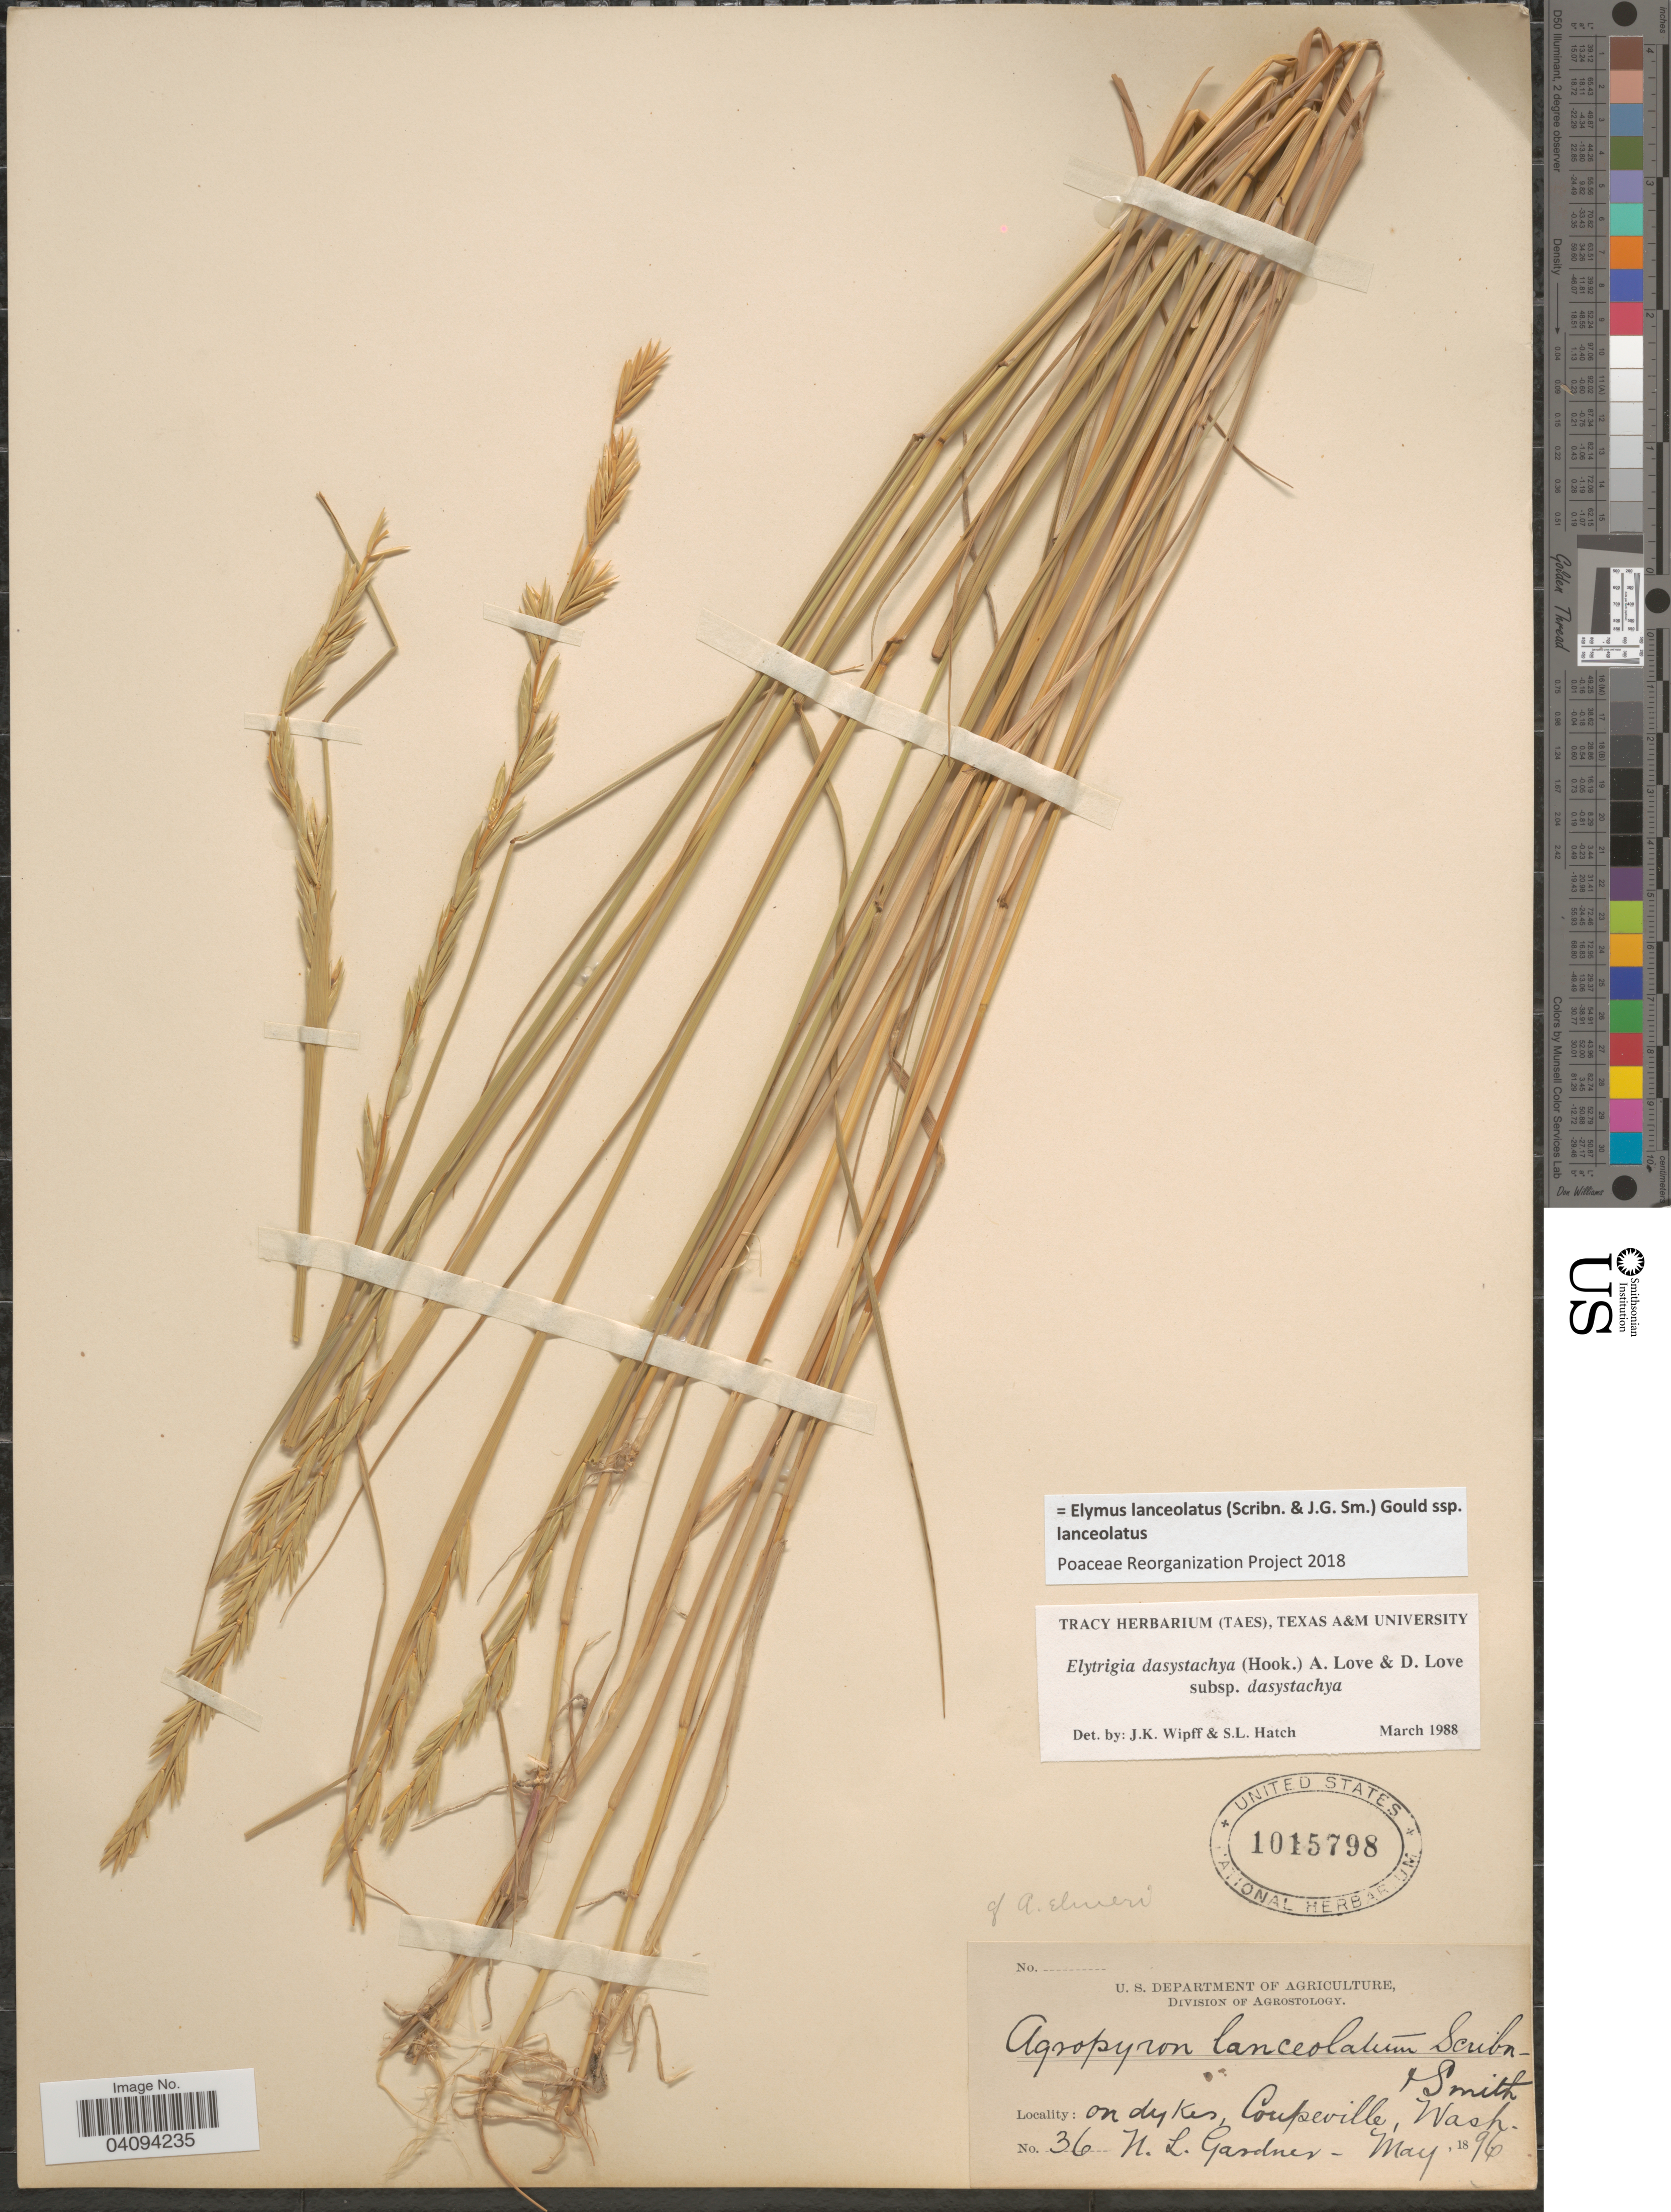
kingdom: Plantae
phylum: Tracheophyta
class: Liliopsida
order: Poales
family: Poaceae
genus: Elymus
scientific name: Elymus lanceolatus subsp. lanceolatus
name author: (Scribn. & J.G. Sm.) Gould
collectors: N. Gardner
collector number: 36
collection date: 1896-05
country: United States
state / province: Washington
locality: On dykes, Coupeville.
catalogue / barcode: US 1015798